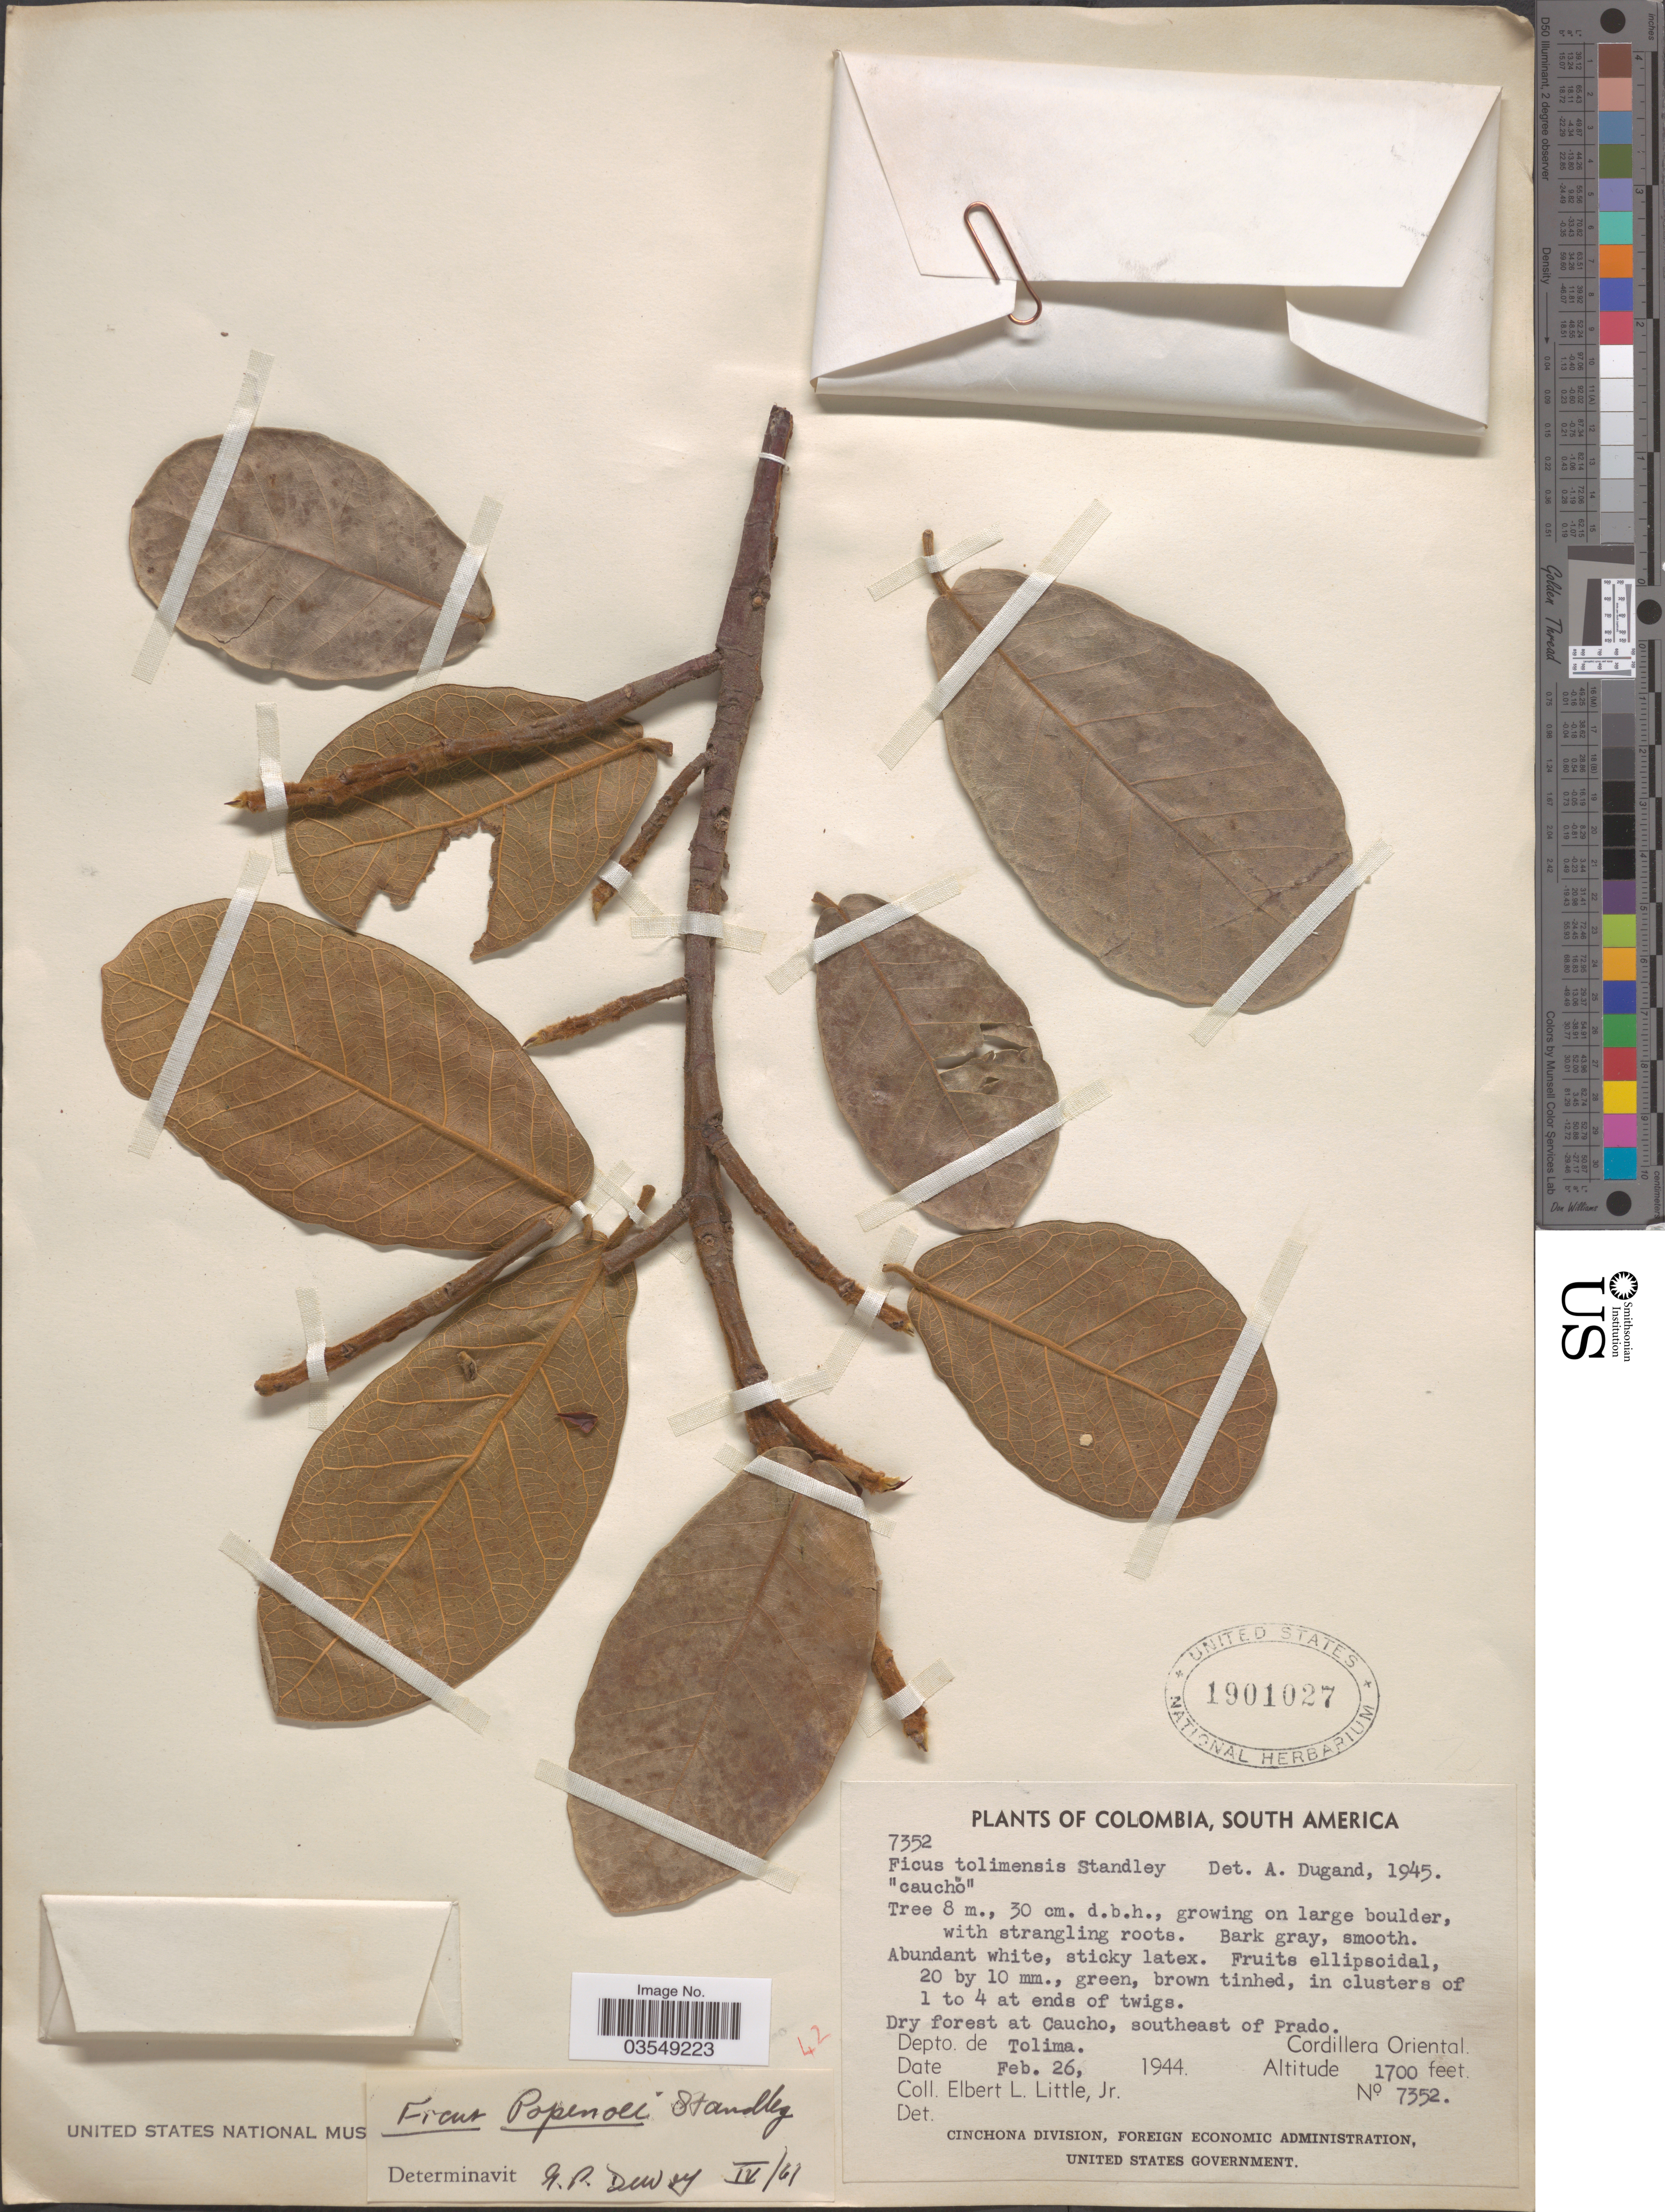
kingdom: Plantae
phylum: Tracheophyta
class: Magnoliopsida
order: Rosales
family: Moraceae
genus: Ficus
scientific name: Ficus popenoei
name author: Standl.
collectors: E. L. Little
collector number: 7352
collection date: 1944-02-26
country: Colombia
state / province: Tolima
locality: Dry forest at Caucho, southeast of Prado. Depto. de Tolima. Cordillera Oriental.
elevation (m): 518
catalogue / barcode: US 1901027